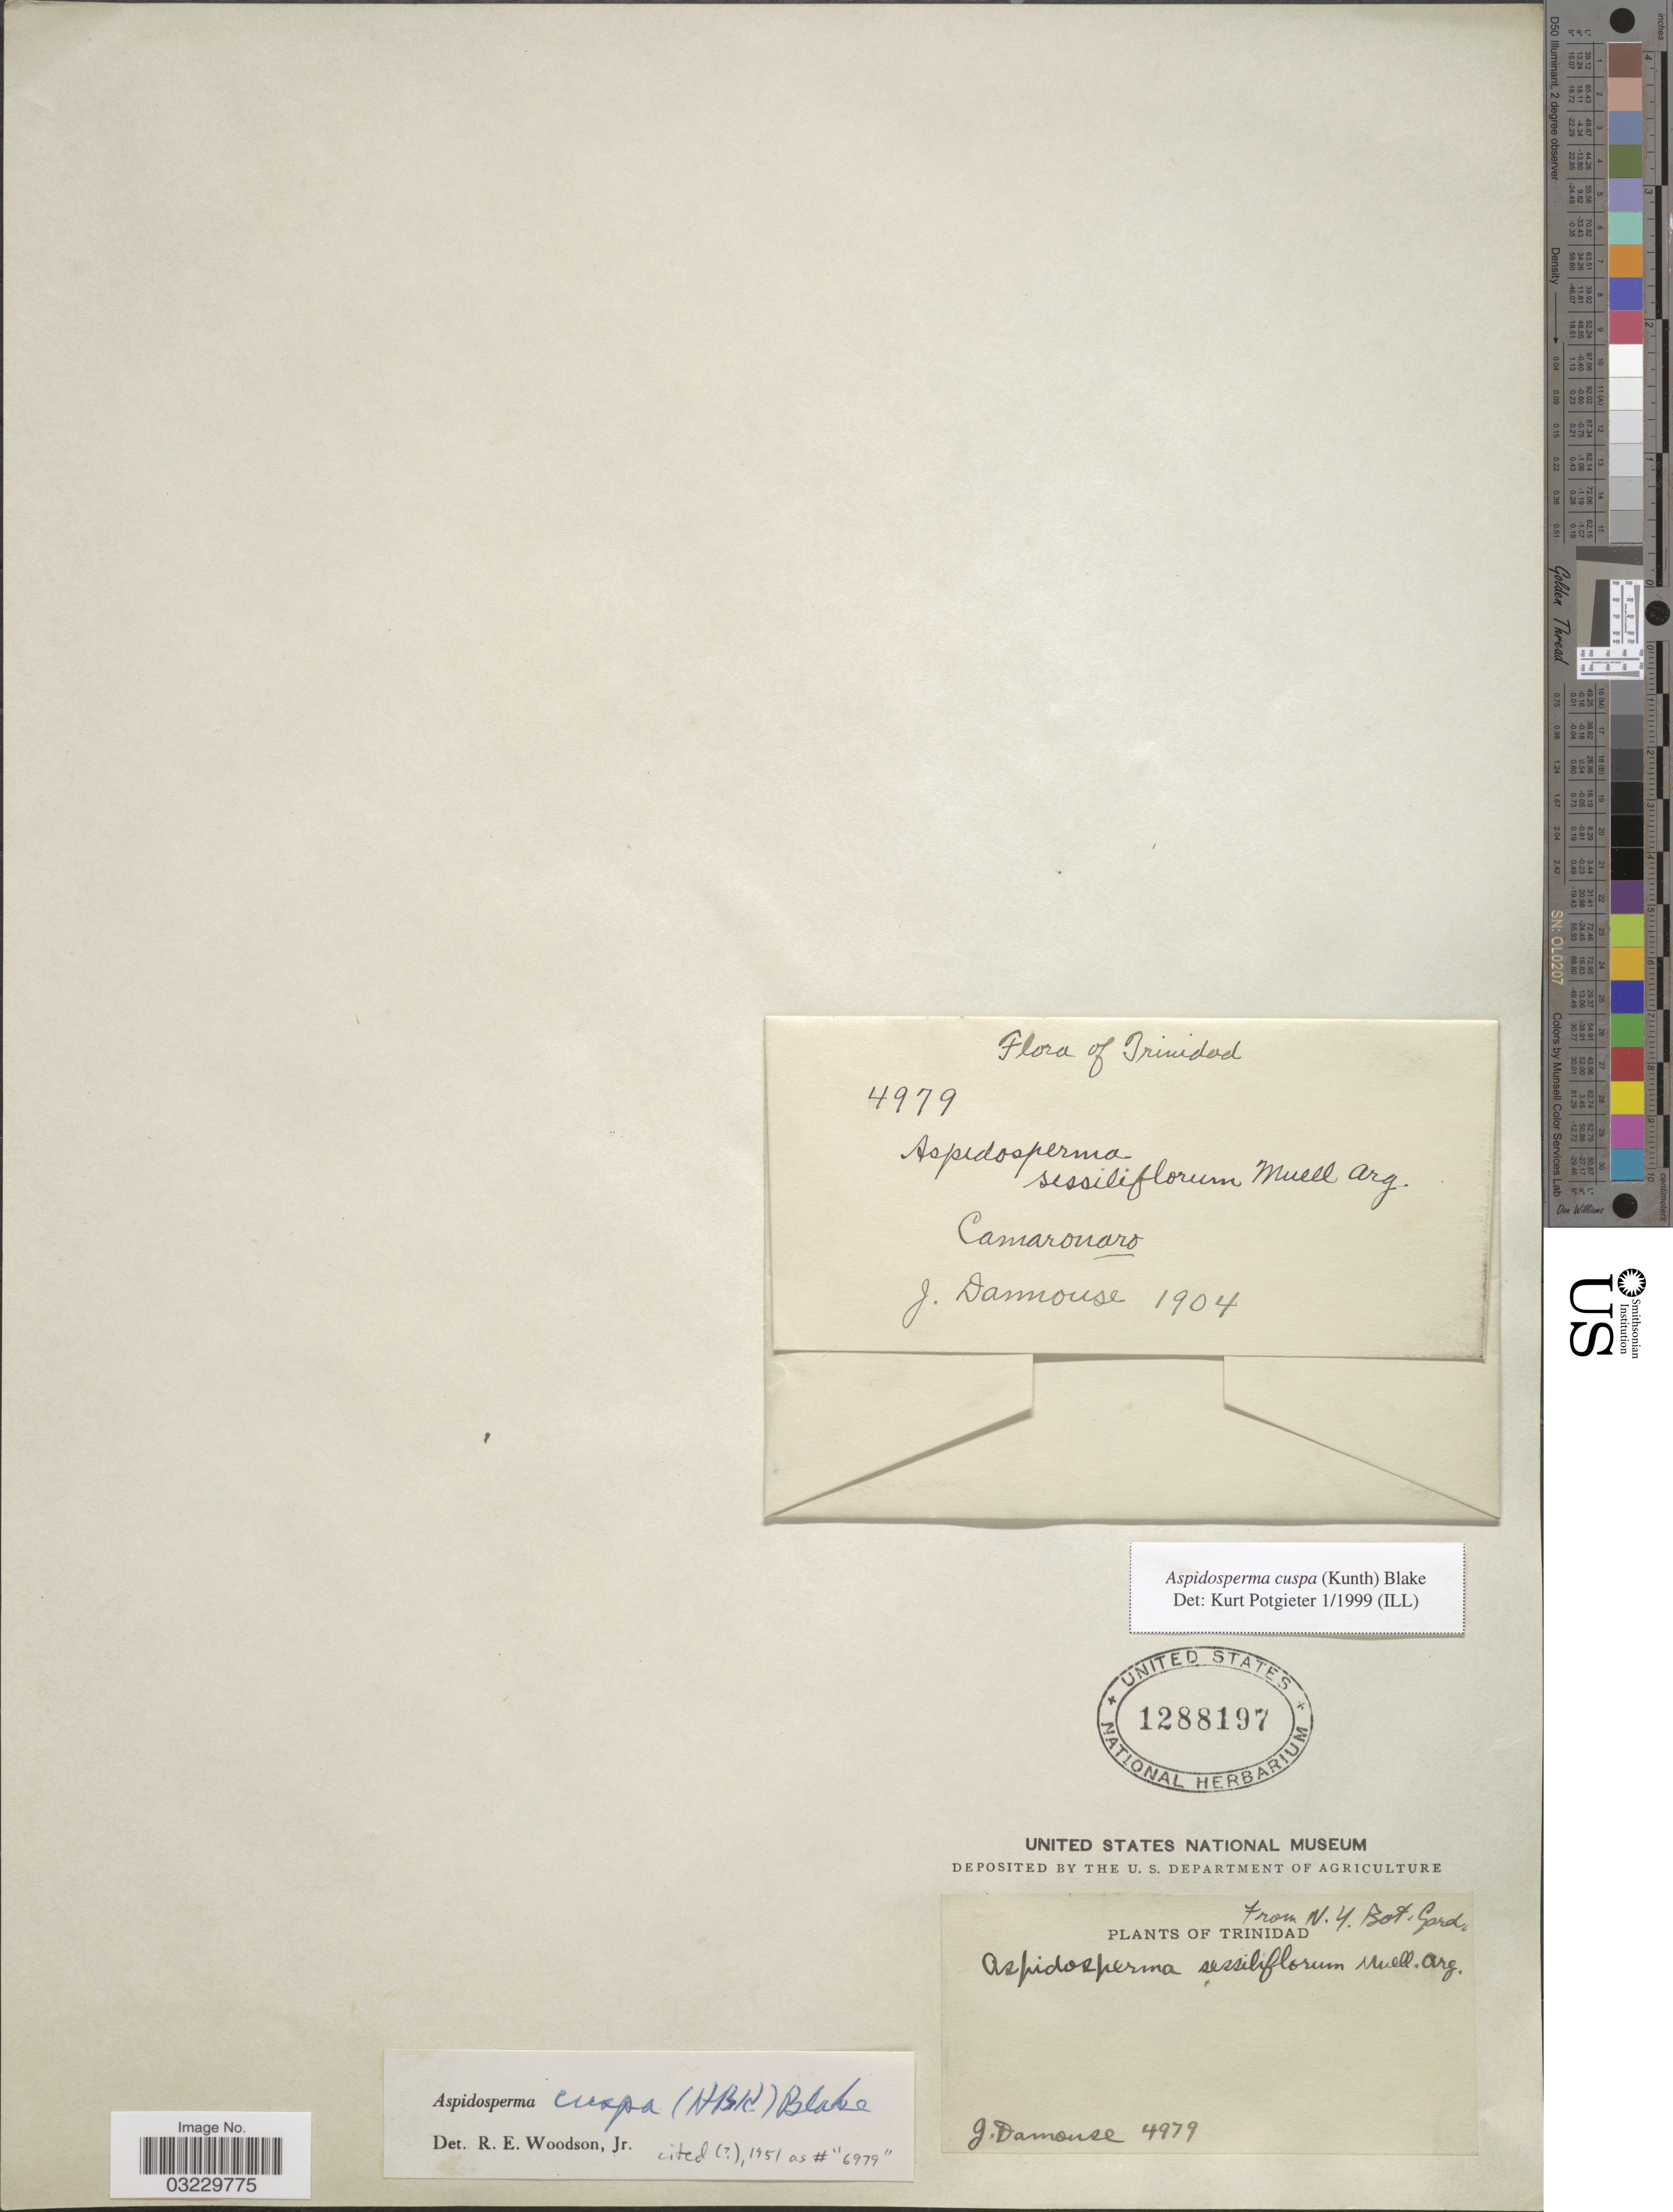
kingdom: Plantae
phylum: Tracheophyta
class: Magnoliopsida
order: Gentianales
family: Apocynaceae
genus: Aspidosperma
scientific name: Aspidosperma cuspa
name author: (Kunth) S.F. Blake ex Pittier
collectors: J. Danmouse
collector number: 4979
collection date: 1904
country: Trinidad and Tobago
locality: Trinidad. Camaronaro.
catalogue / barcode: US 1288197